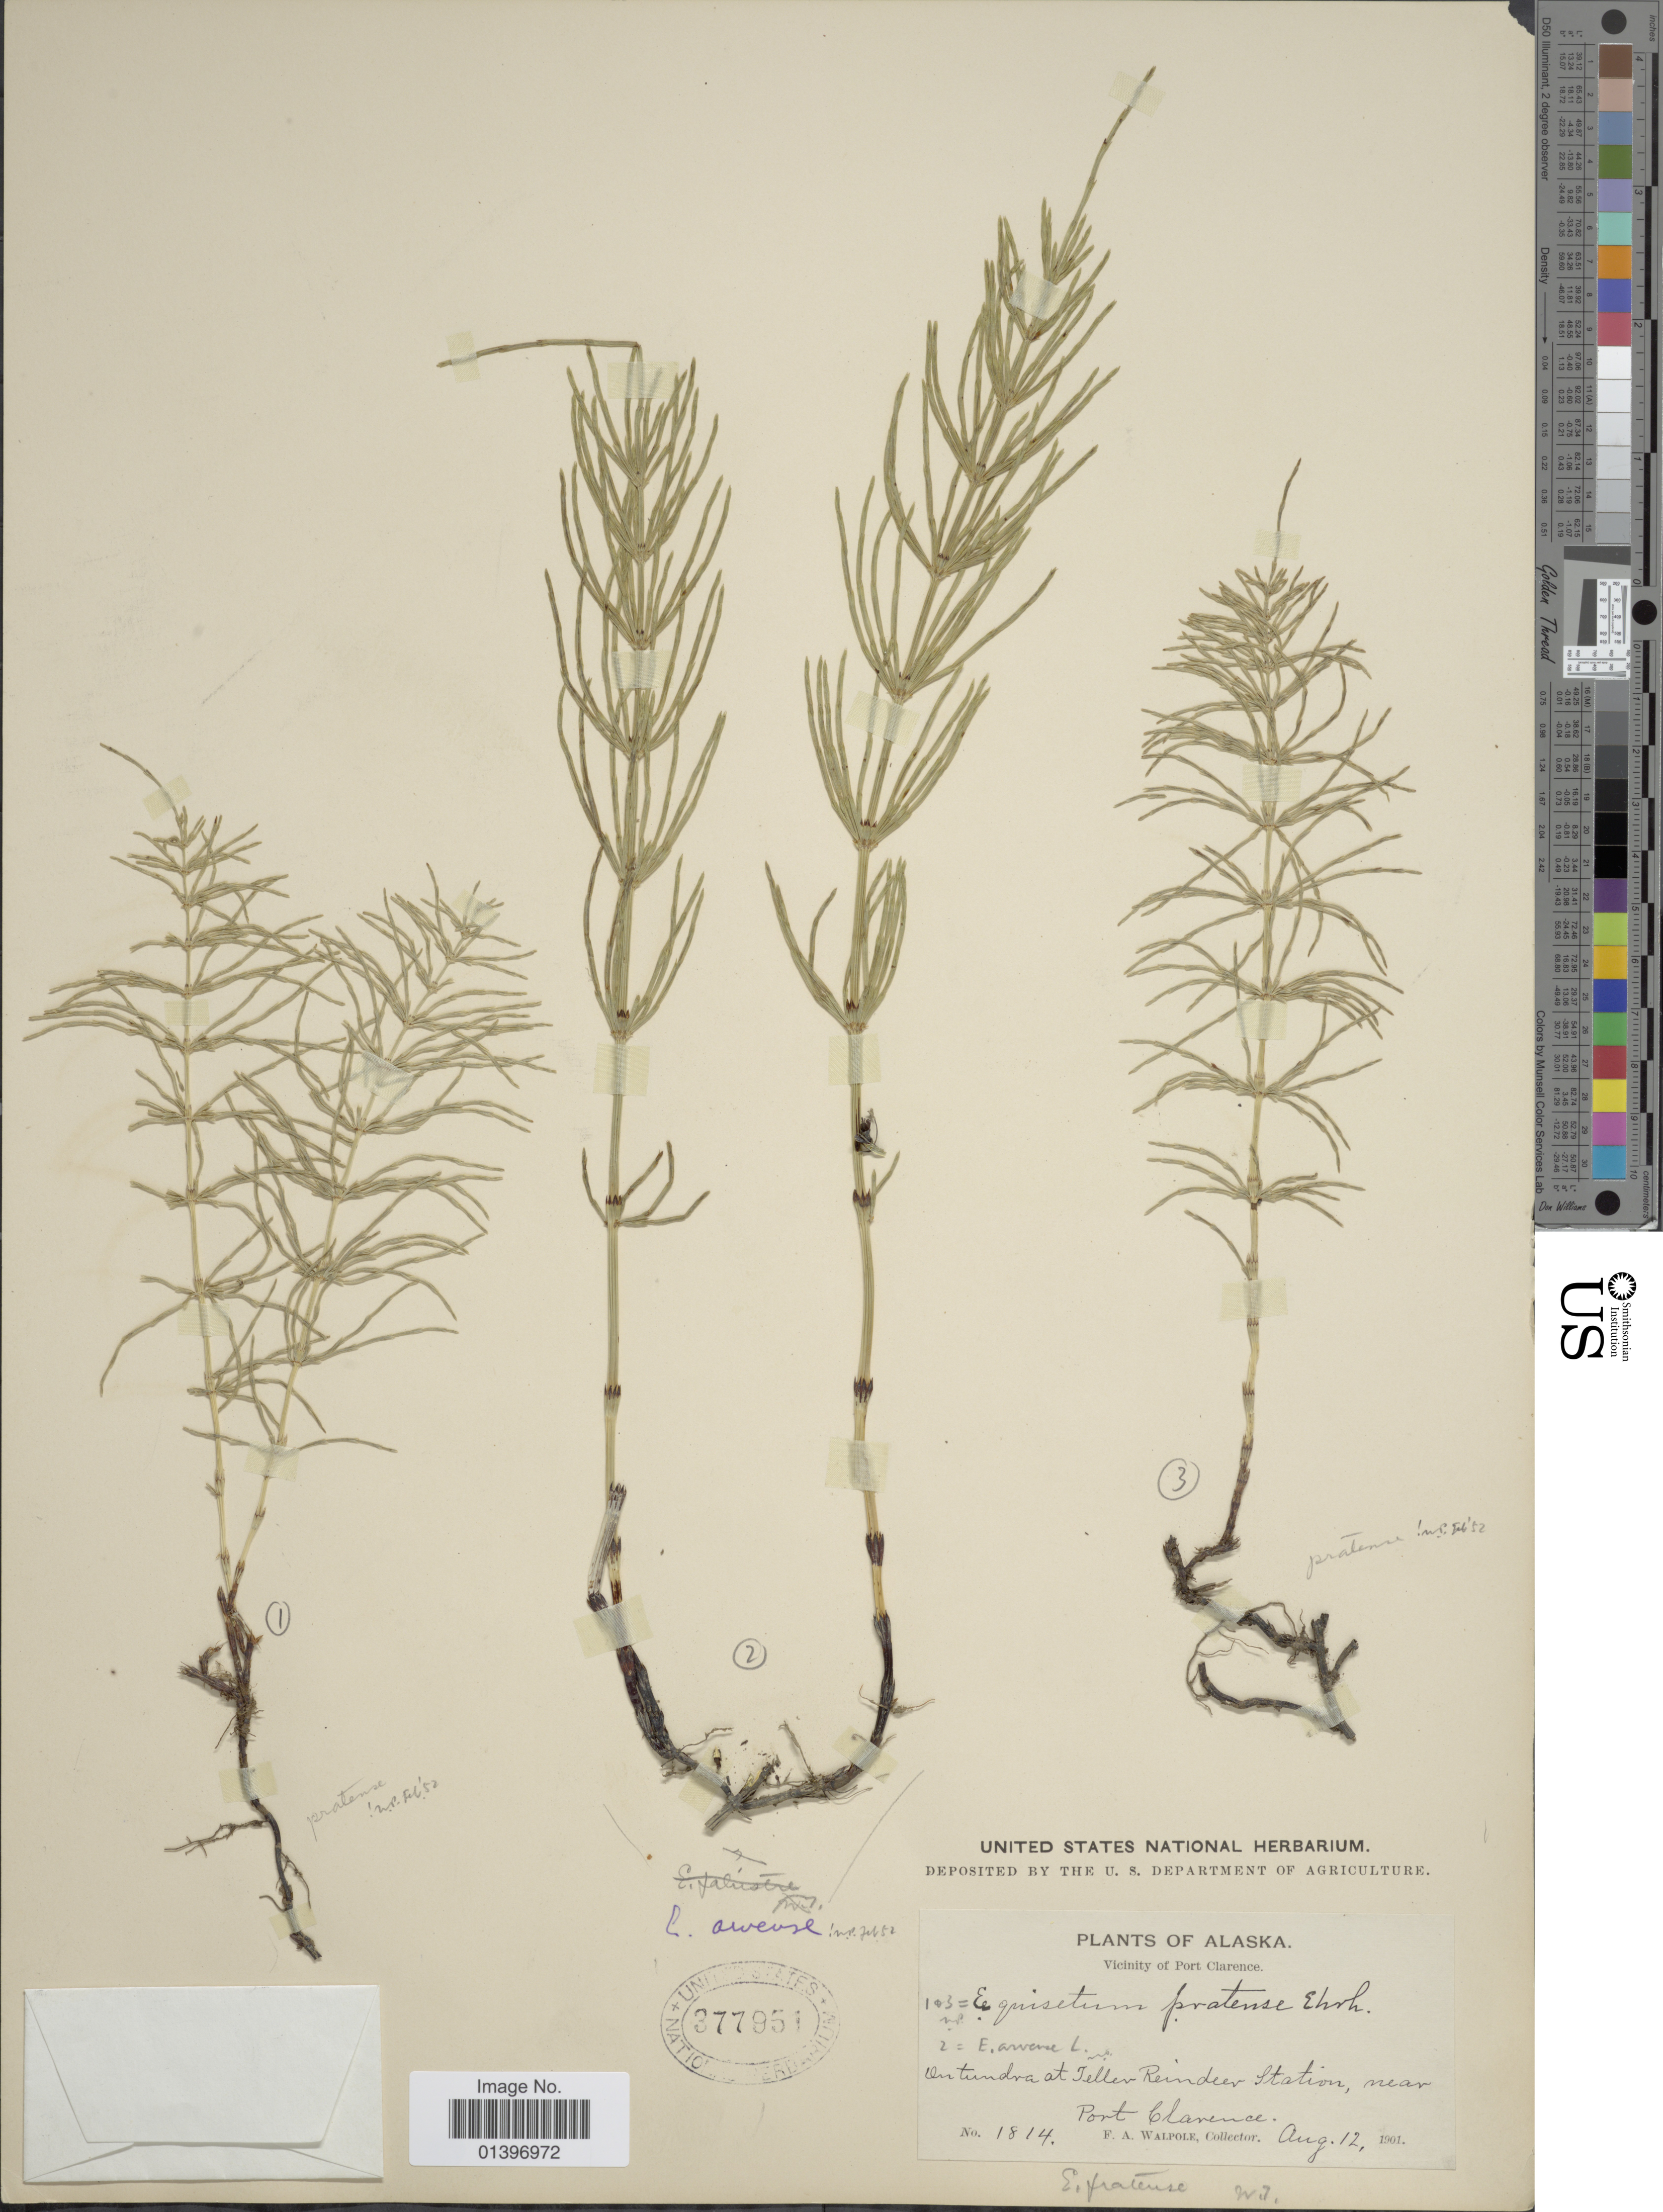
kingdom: Plantae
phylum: Tracheophyta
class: Polypodiopsida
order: Equisetales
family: Equisetaceae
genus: Equisetum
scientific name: Equisetum pratense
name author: Ehrh.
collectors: F. Walpole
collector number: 1814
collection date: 1901-08-12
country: United States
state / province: Alaska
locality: Vicinity of Port Clarence, on tundra at Teller Reindeer station, near Port Clarence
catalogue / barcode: US 377951